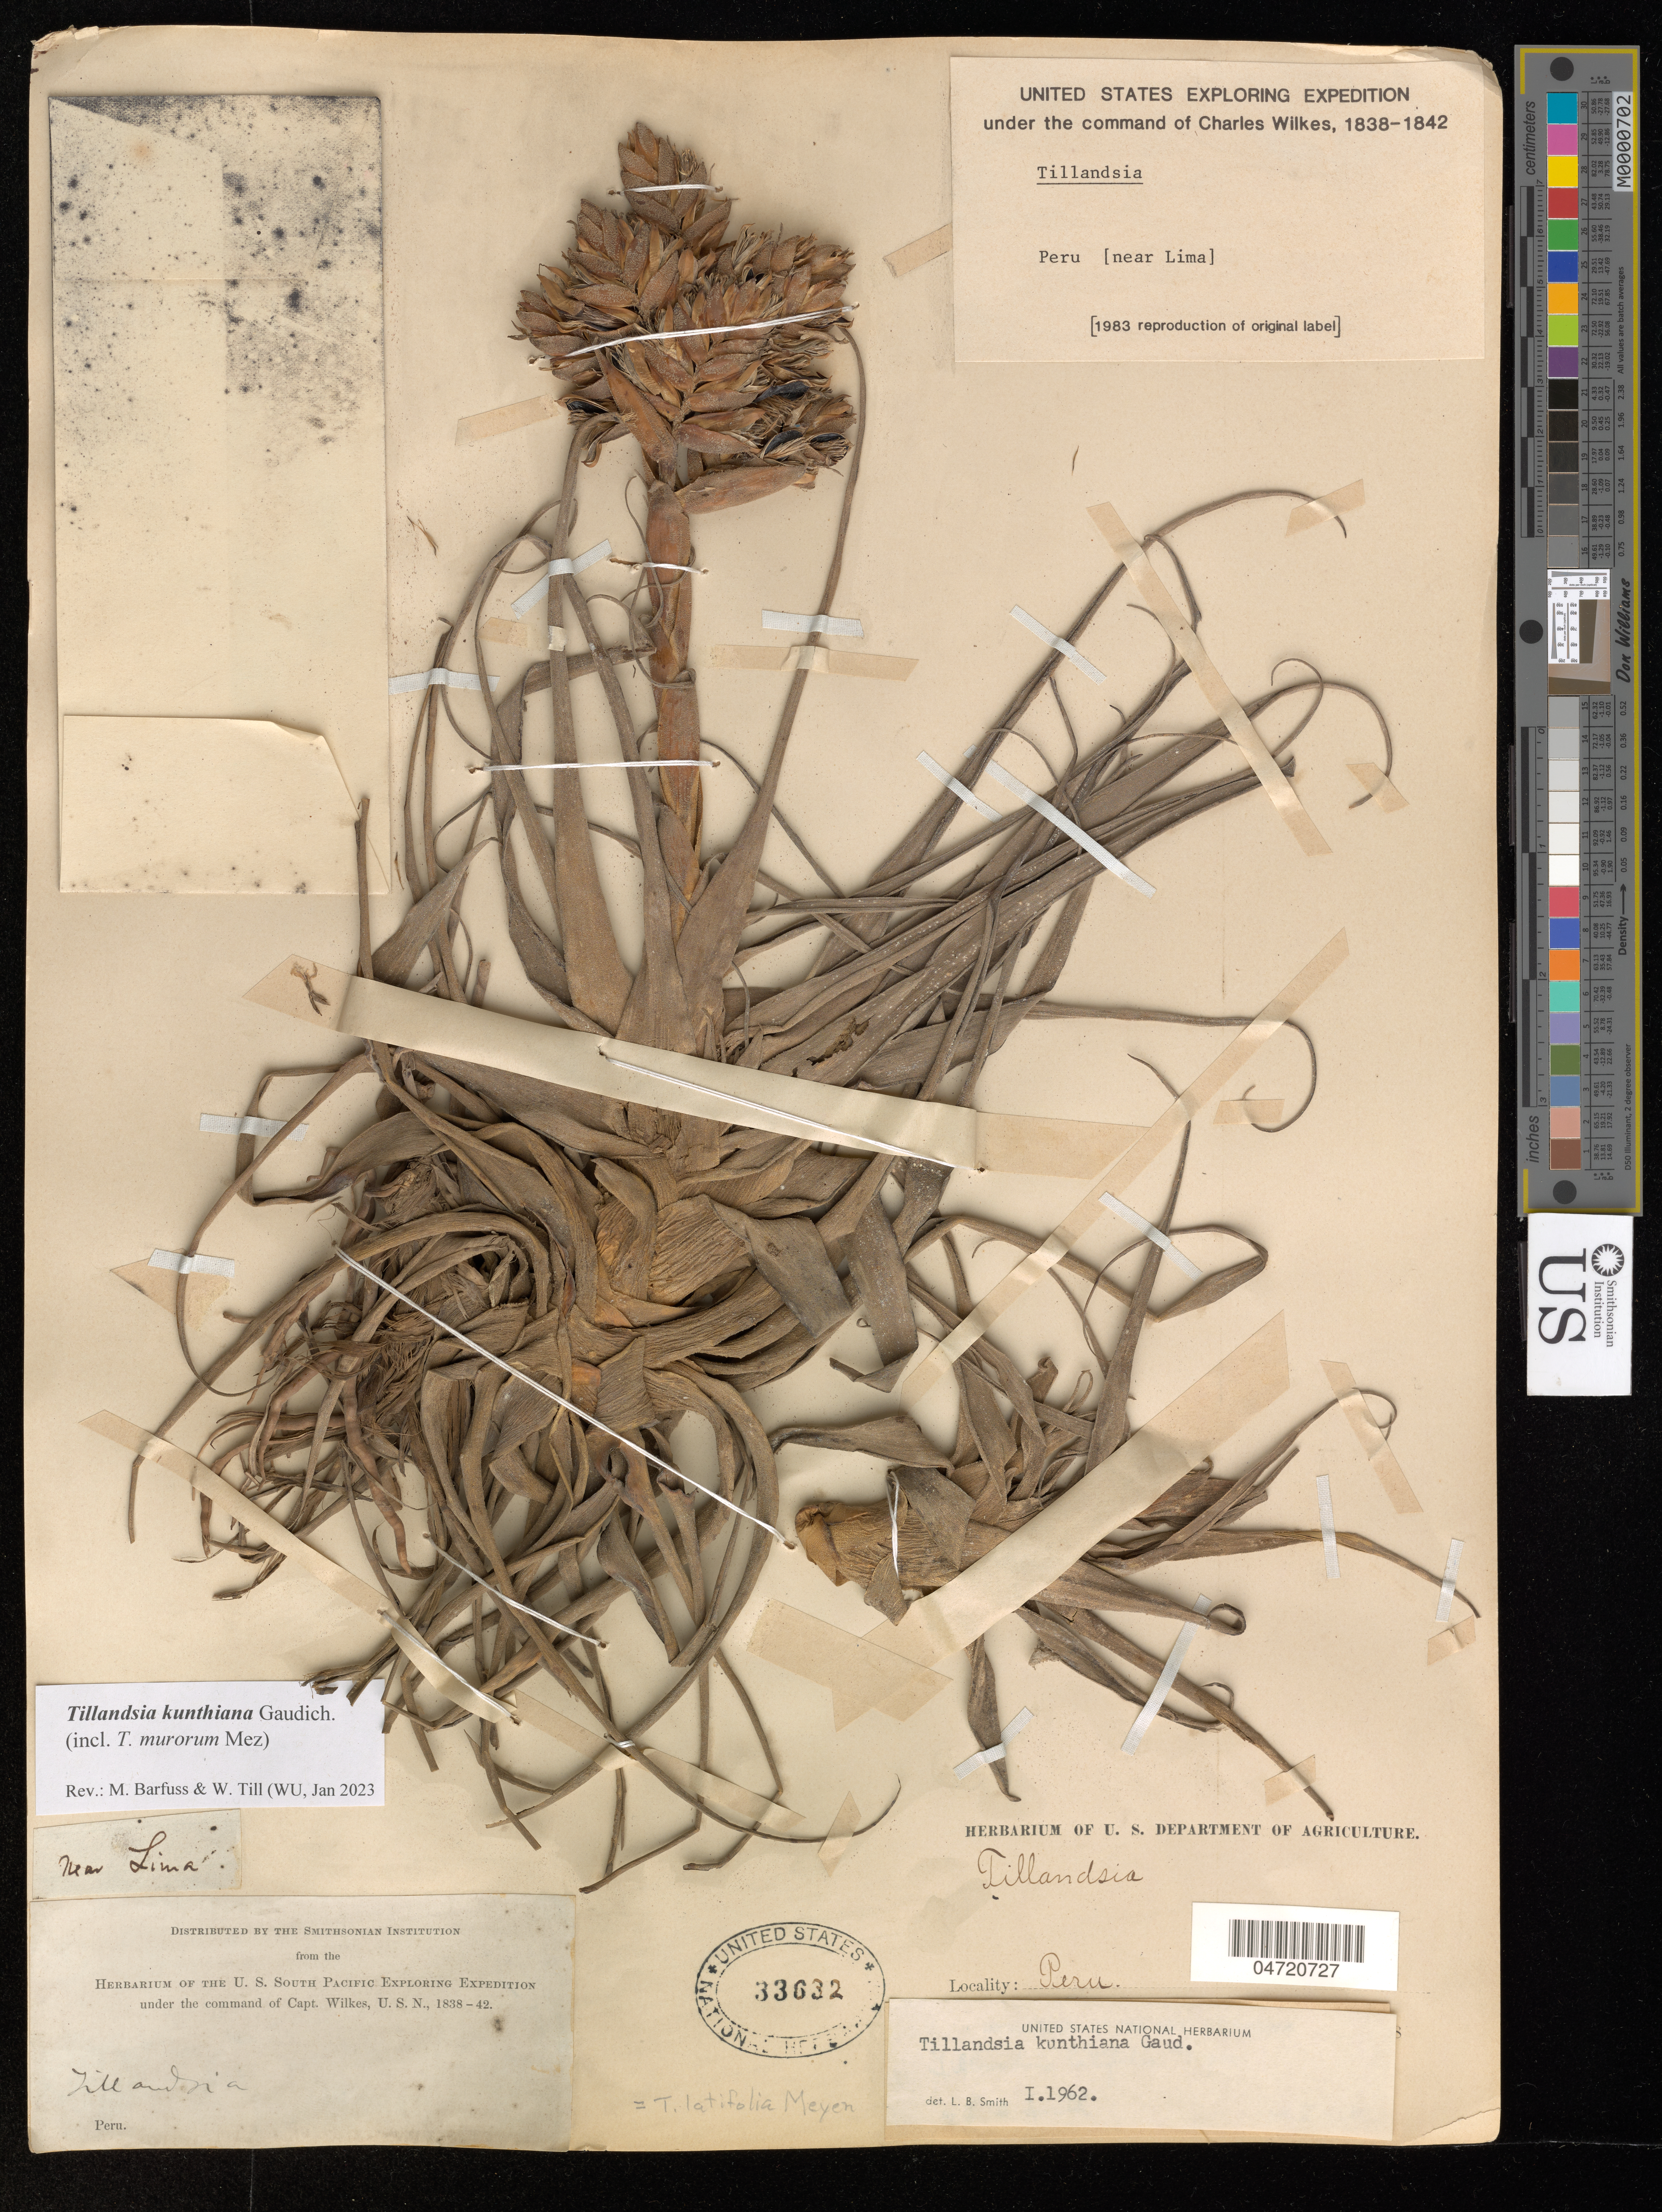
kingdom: Plantae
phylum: Tracheophyta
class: Liliopsida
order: Poales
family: Bromeliaceae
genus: Tillandsia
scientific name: Tillandsia kunthiana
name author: Gaudich.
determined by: Barfuss, Michael H.; Till, W.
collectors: Wilkes Explor. Exped.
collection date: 1838/1842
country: Peru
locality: Lima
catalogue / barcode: US 33632